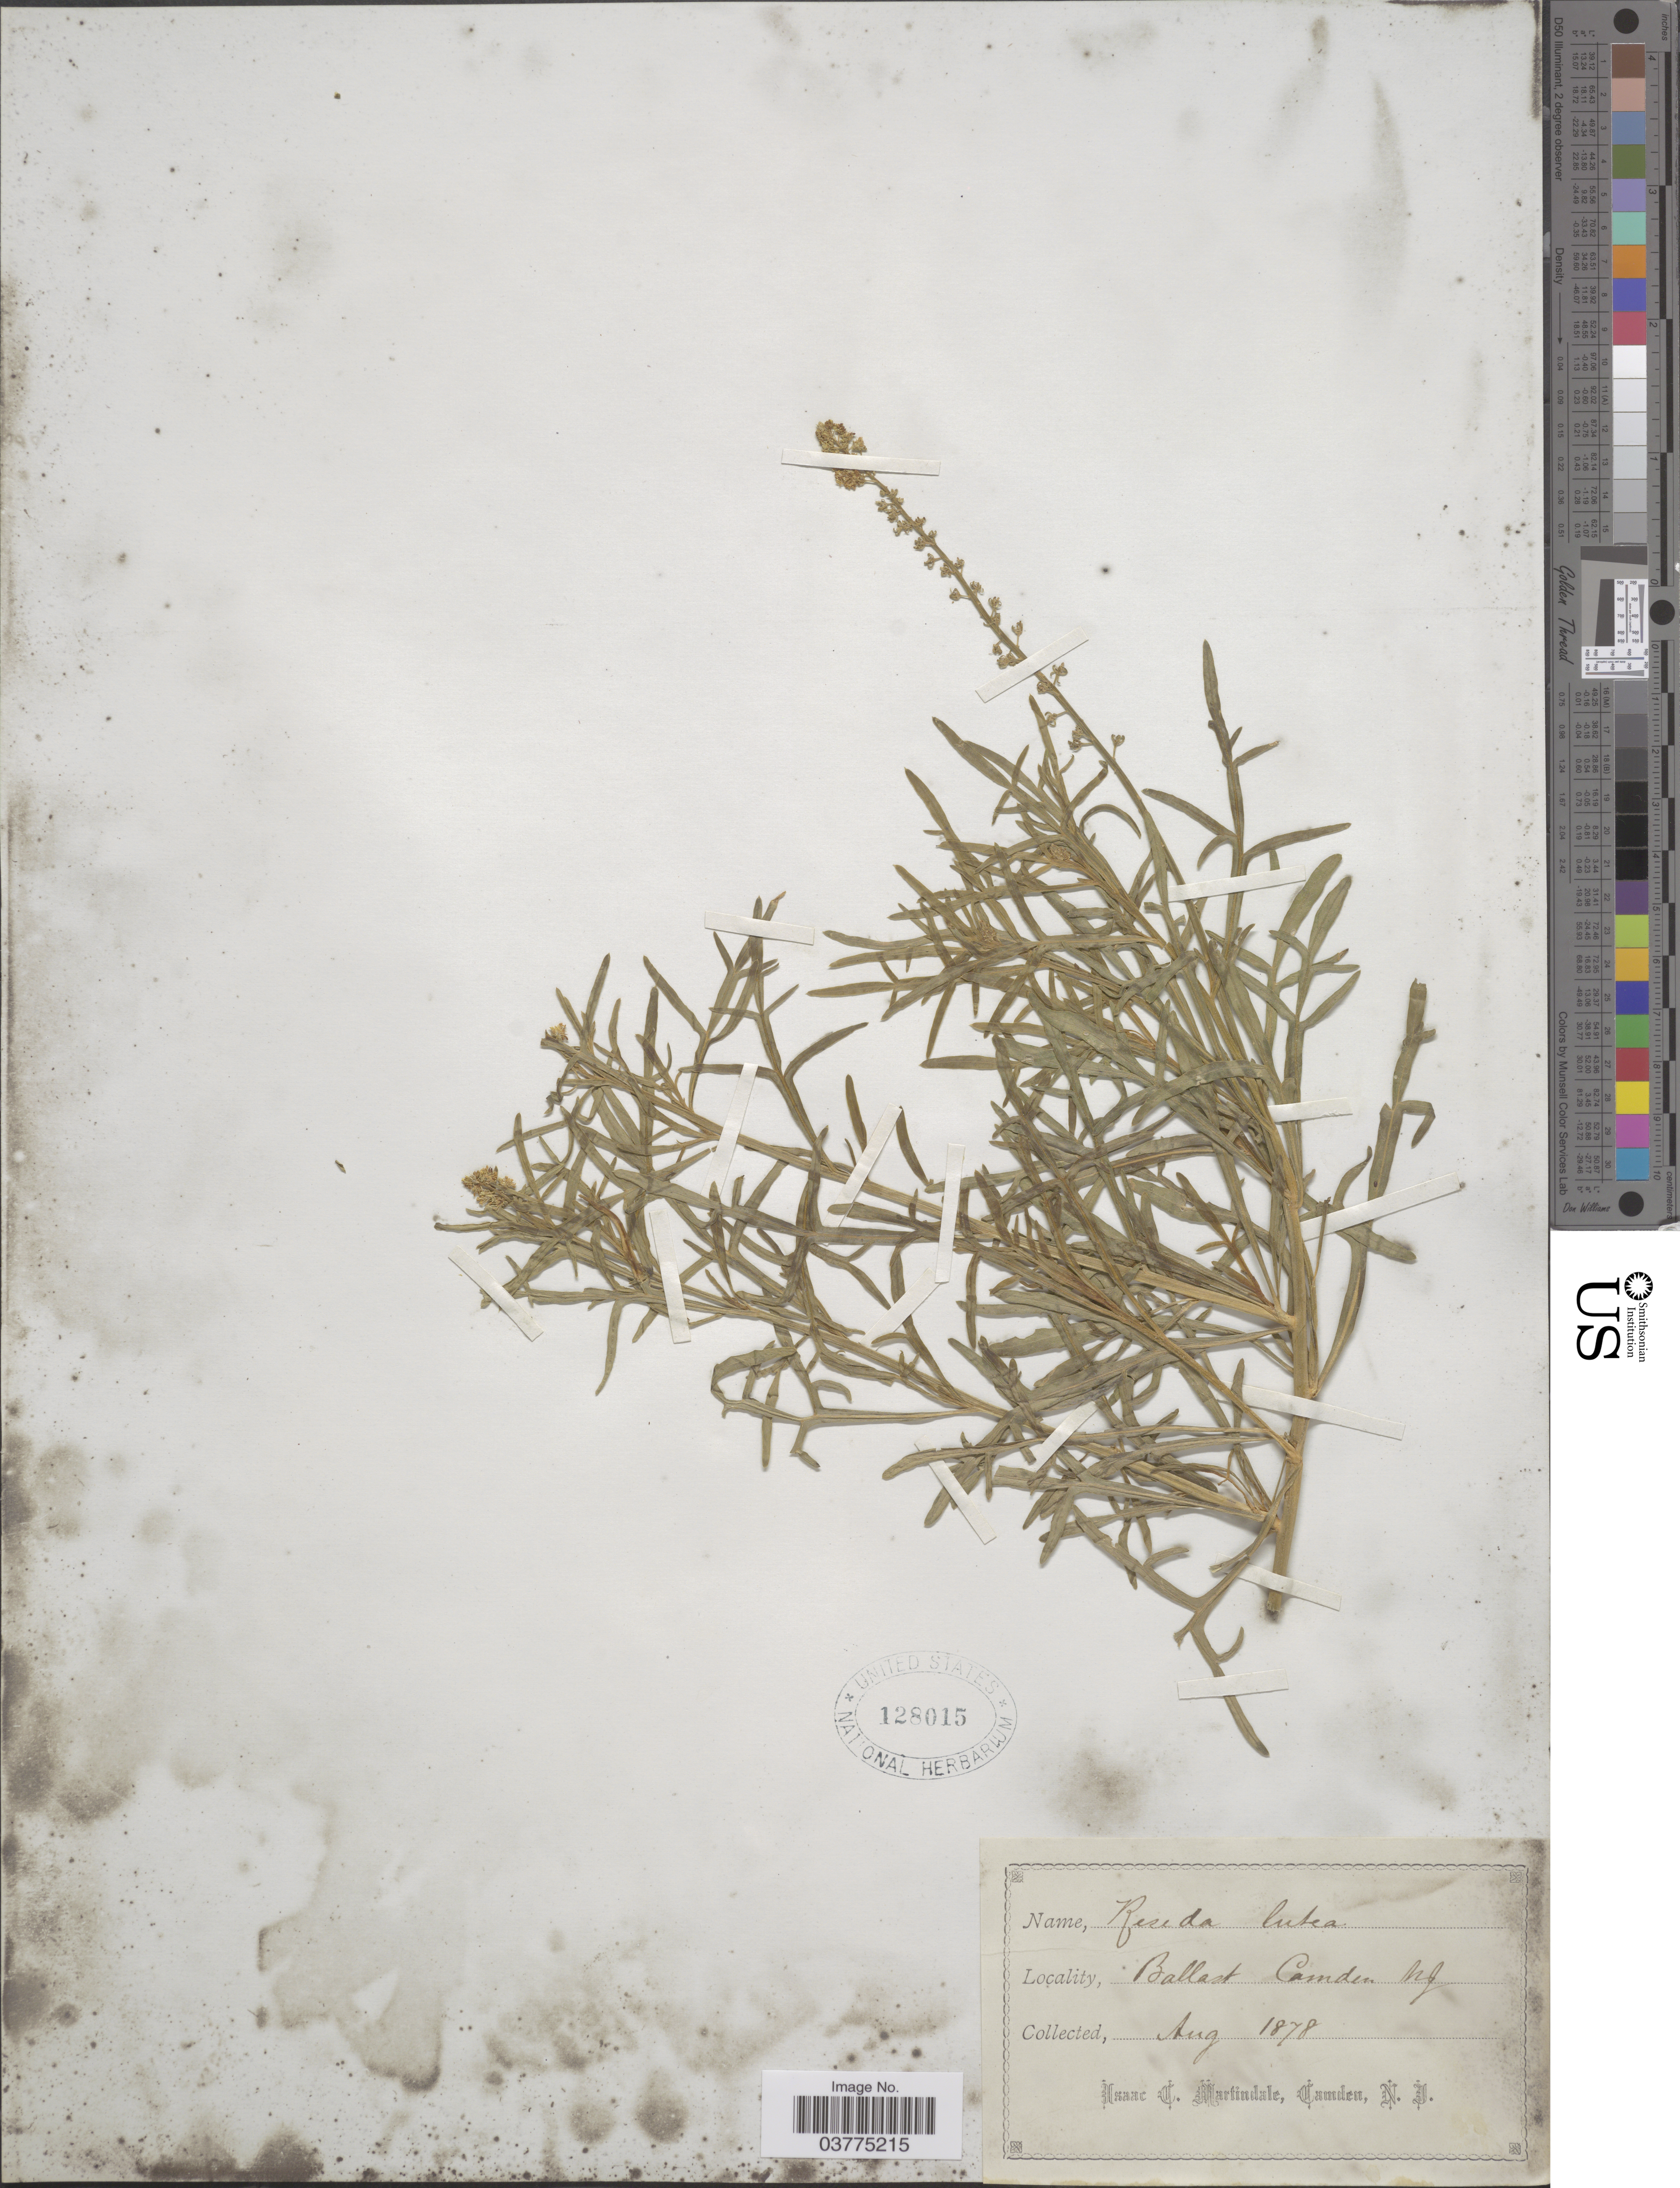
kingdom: Plantae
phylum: Tracheophyta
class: Magnoliopsida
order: Brassicales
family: Resedaceae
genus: Reseda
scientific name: Reseda lutea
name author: L.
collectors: I. C. Martindale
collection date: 1878-08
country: United States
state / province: New Jersey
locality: Ballast Camden.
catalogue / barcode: US 128015